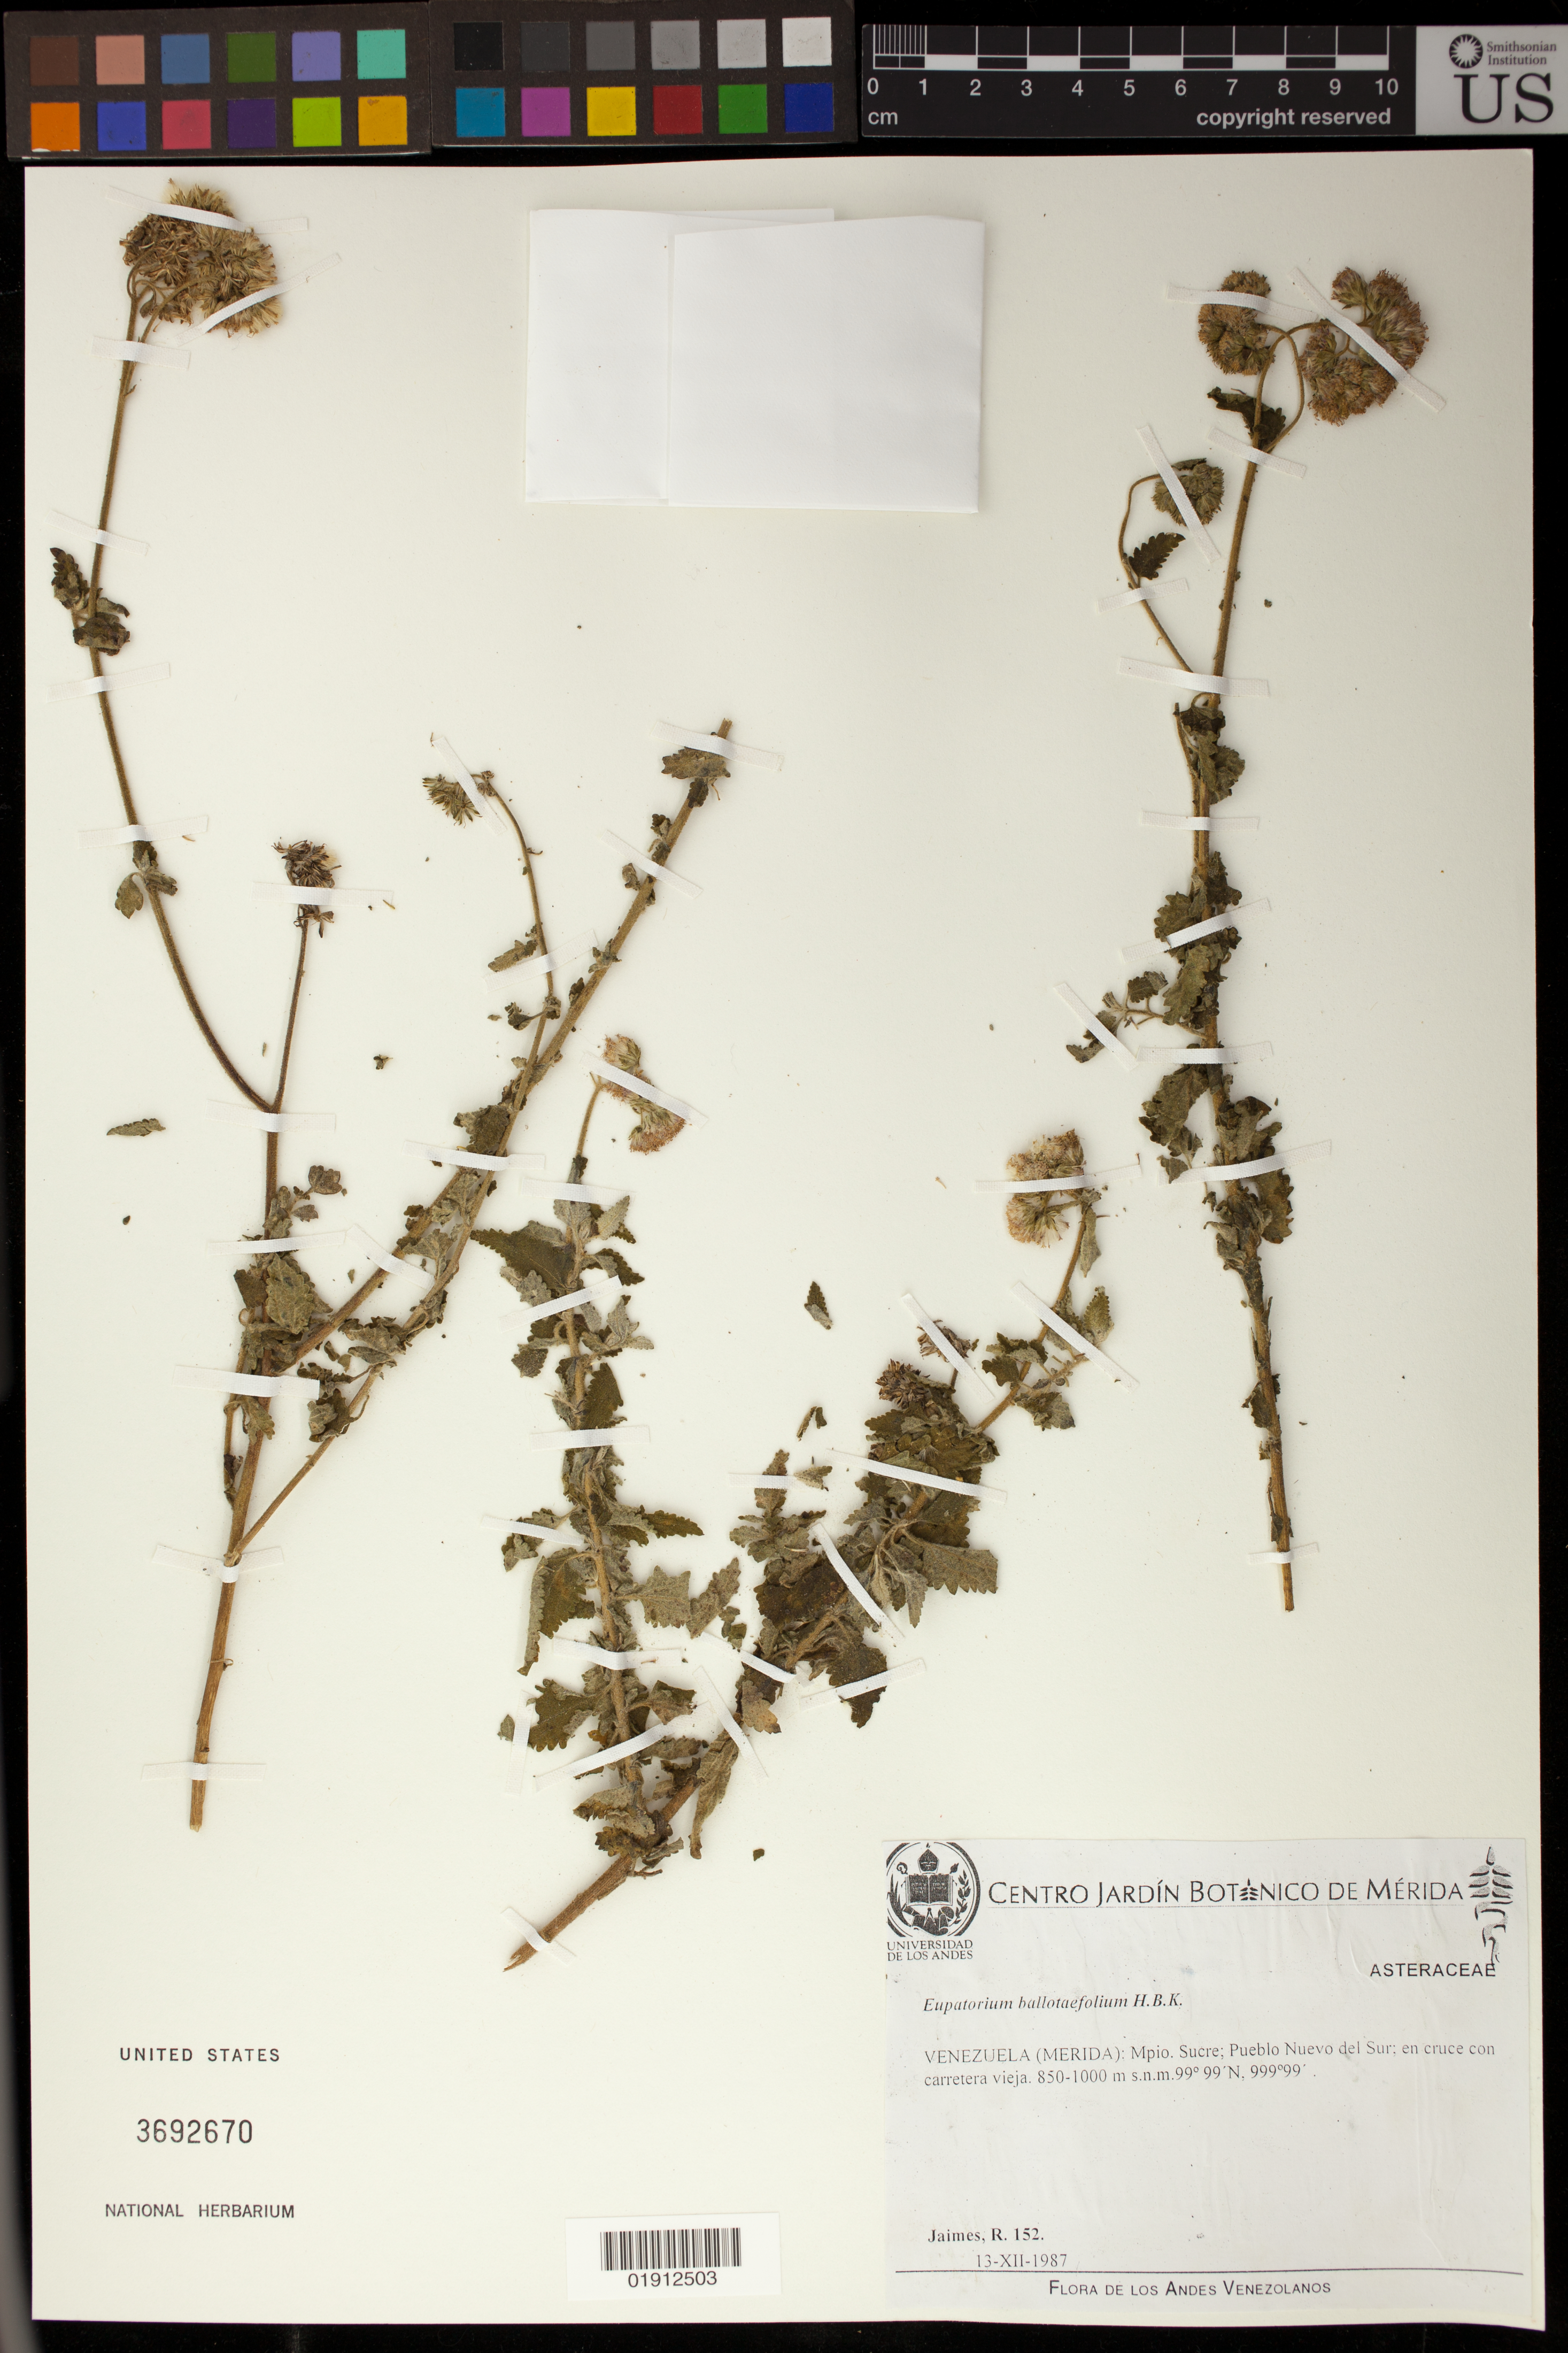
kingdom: Plantae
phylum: Tracheophyta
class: Magnoliopsida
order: Asterales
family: Asteraceae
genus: Eupatorium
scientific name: Eupatorium ballotaefolium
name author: Kunth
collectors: R. Jaimes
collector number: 152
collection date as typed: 13-XII-1987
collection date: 1987-12-13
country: Venezuela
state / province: Mérida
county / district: Sucre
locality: Mpio. Sucre; Pueblo Nuevo del Sur; en cruce con carretera vieja.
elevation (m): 850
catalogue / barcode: US 3692670